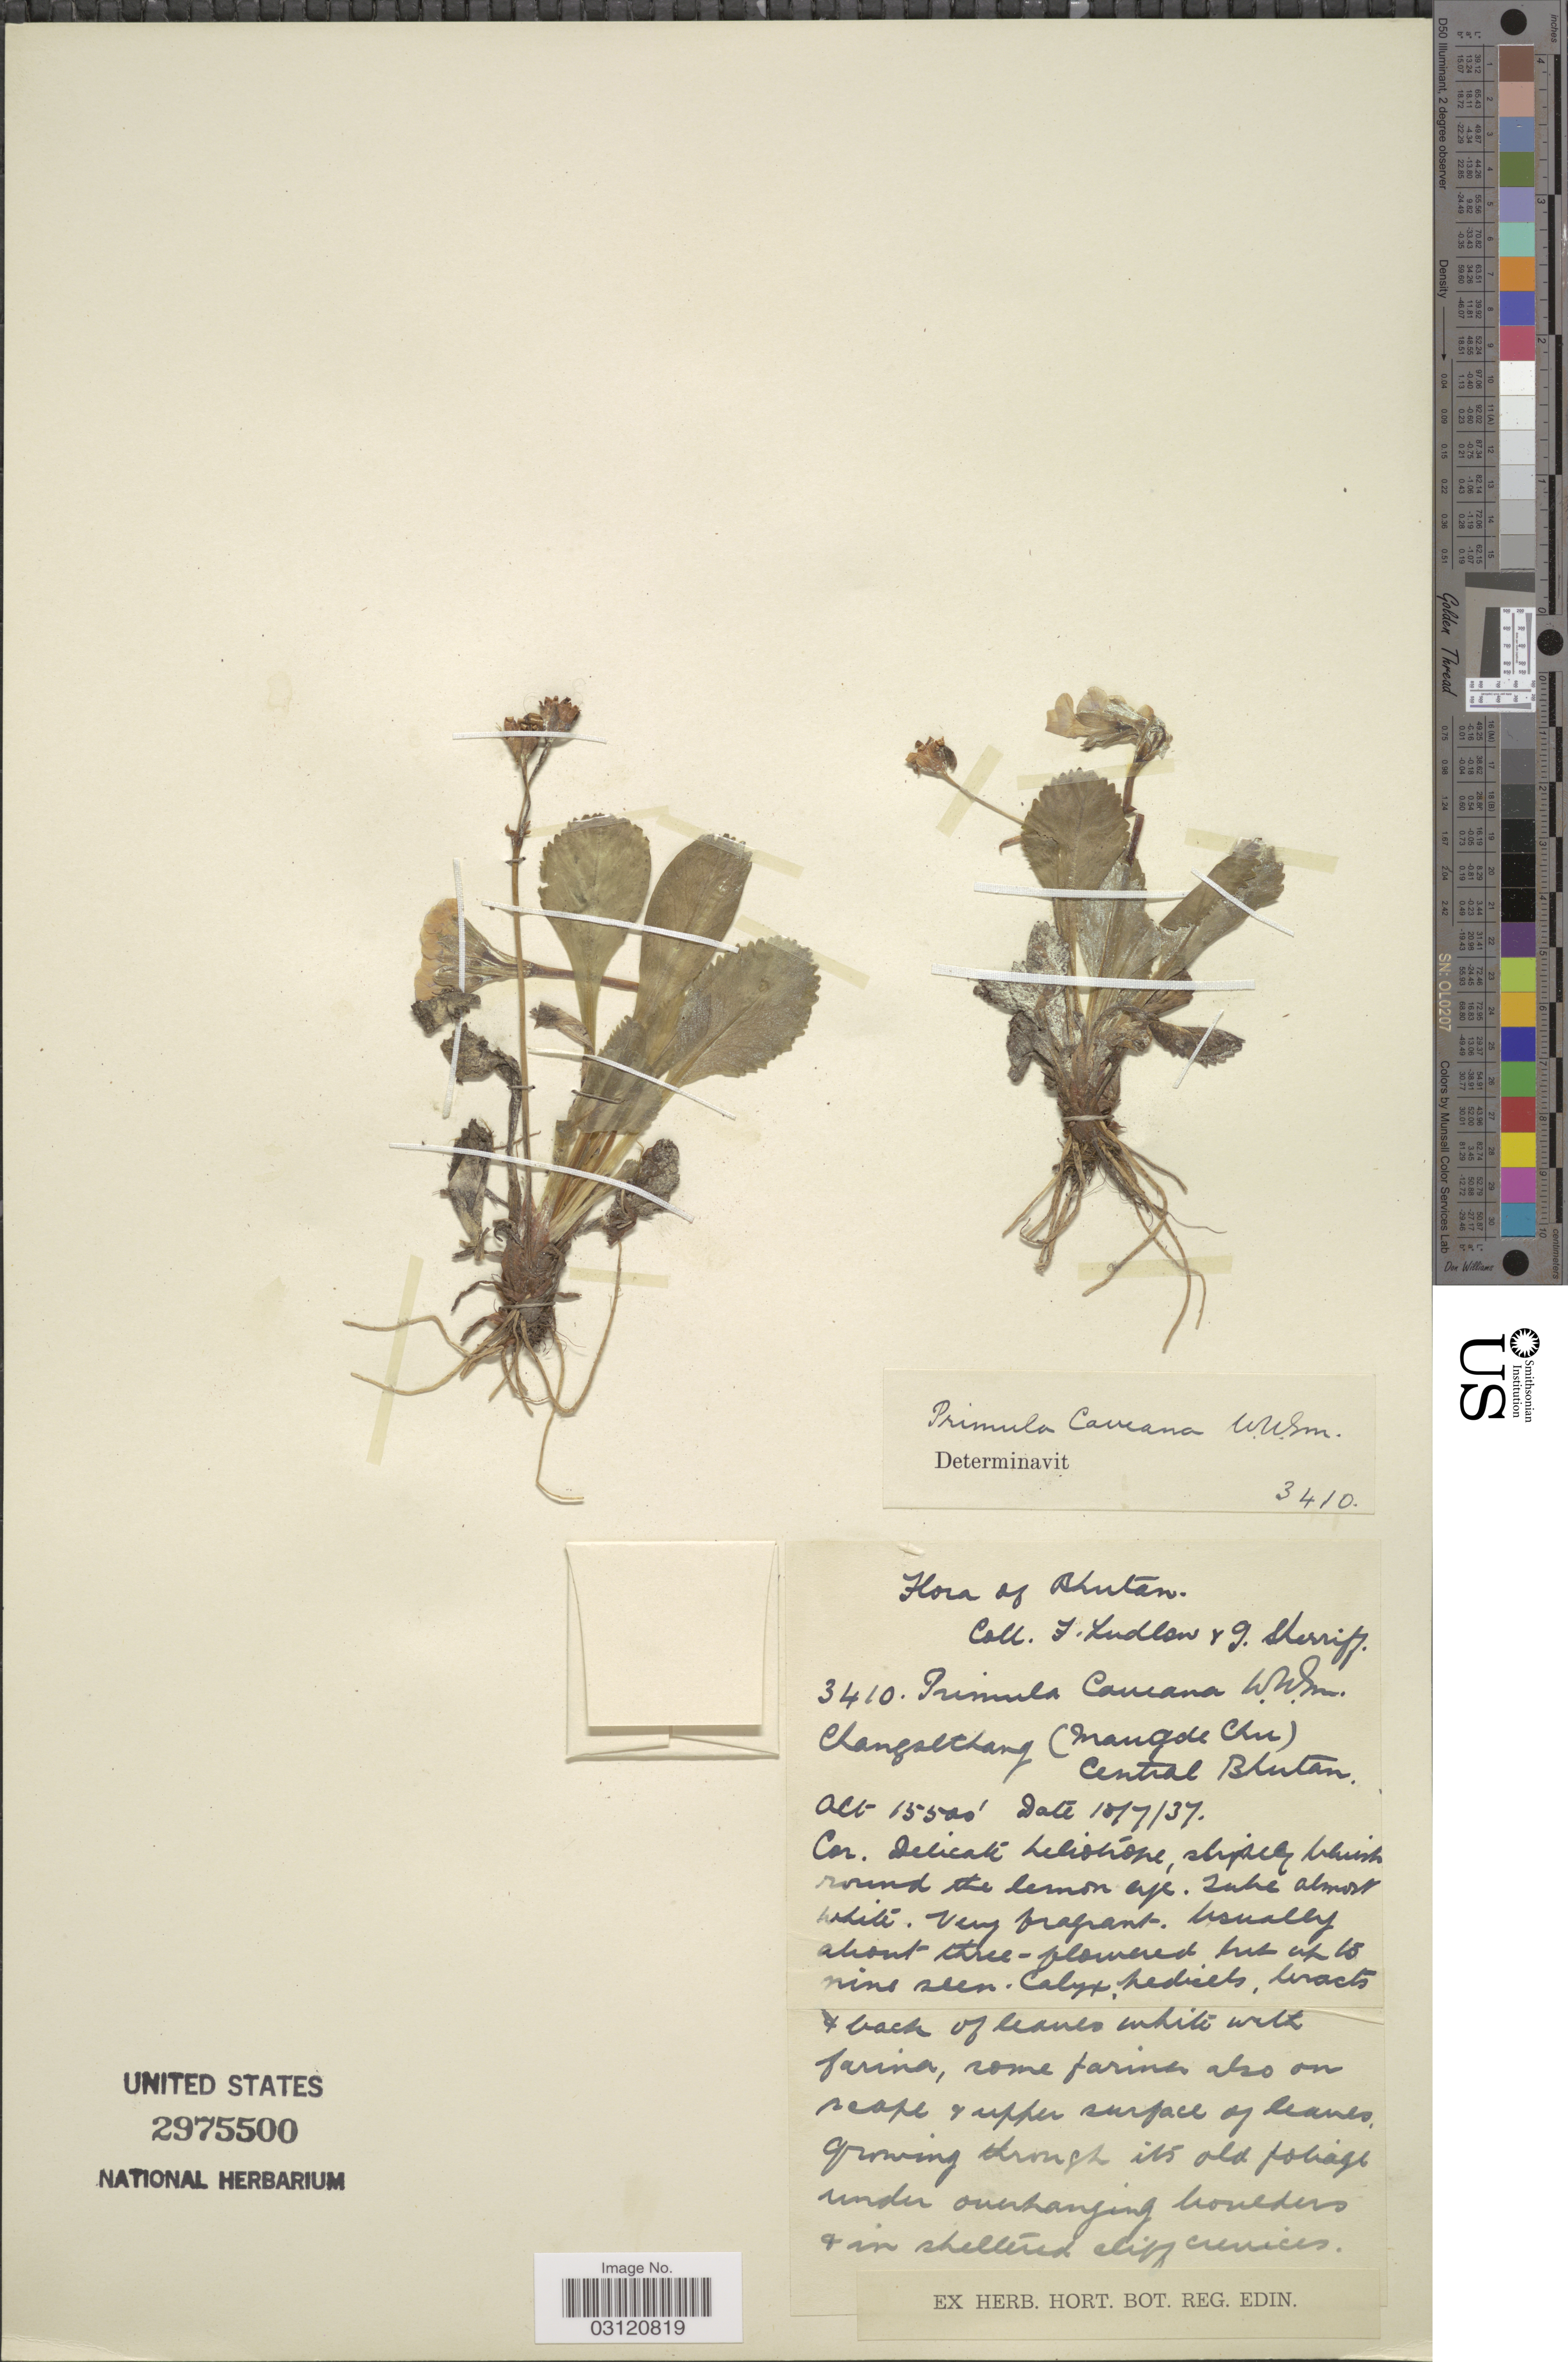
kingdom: Plantae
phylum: Tracheophyta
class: Magnoliopsida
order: Ericales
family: Primulaceae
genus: Primula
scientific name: Primula caveana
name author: W.W. Sm.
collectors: F. Ludlow & G. Sherriff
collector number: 3410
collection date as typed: Transcribed d/m/y: 10/7/37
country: Bhutan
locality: Chang [illegible text]thang (Mangde Chu) Central Bhutan.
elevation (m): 4724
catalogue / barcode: US 2975500